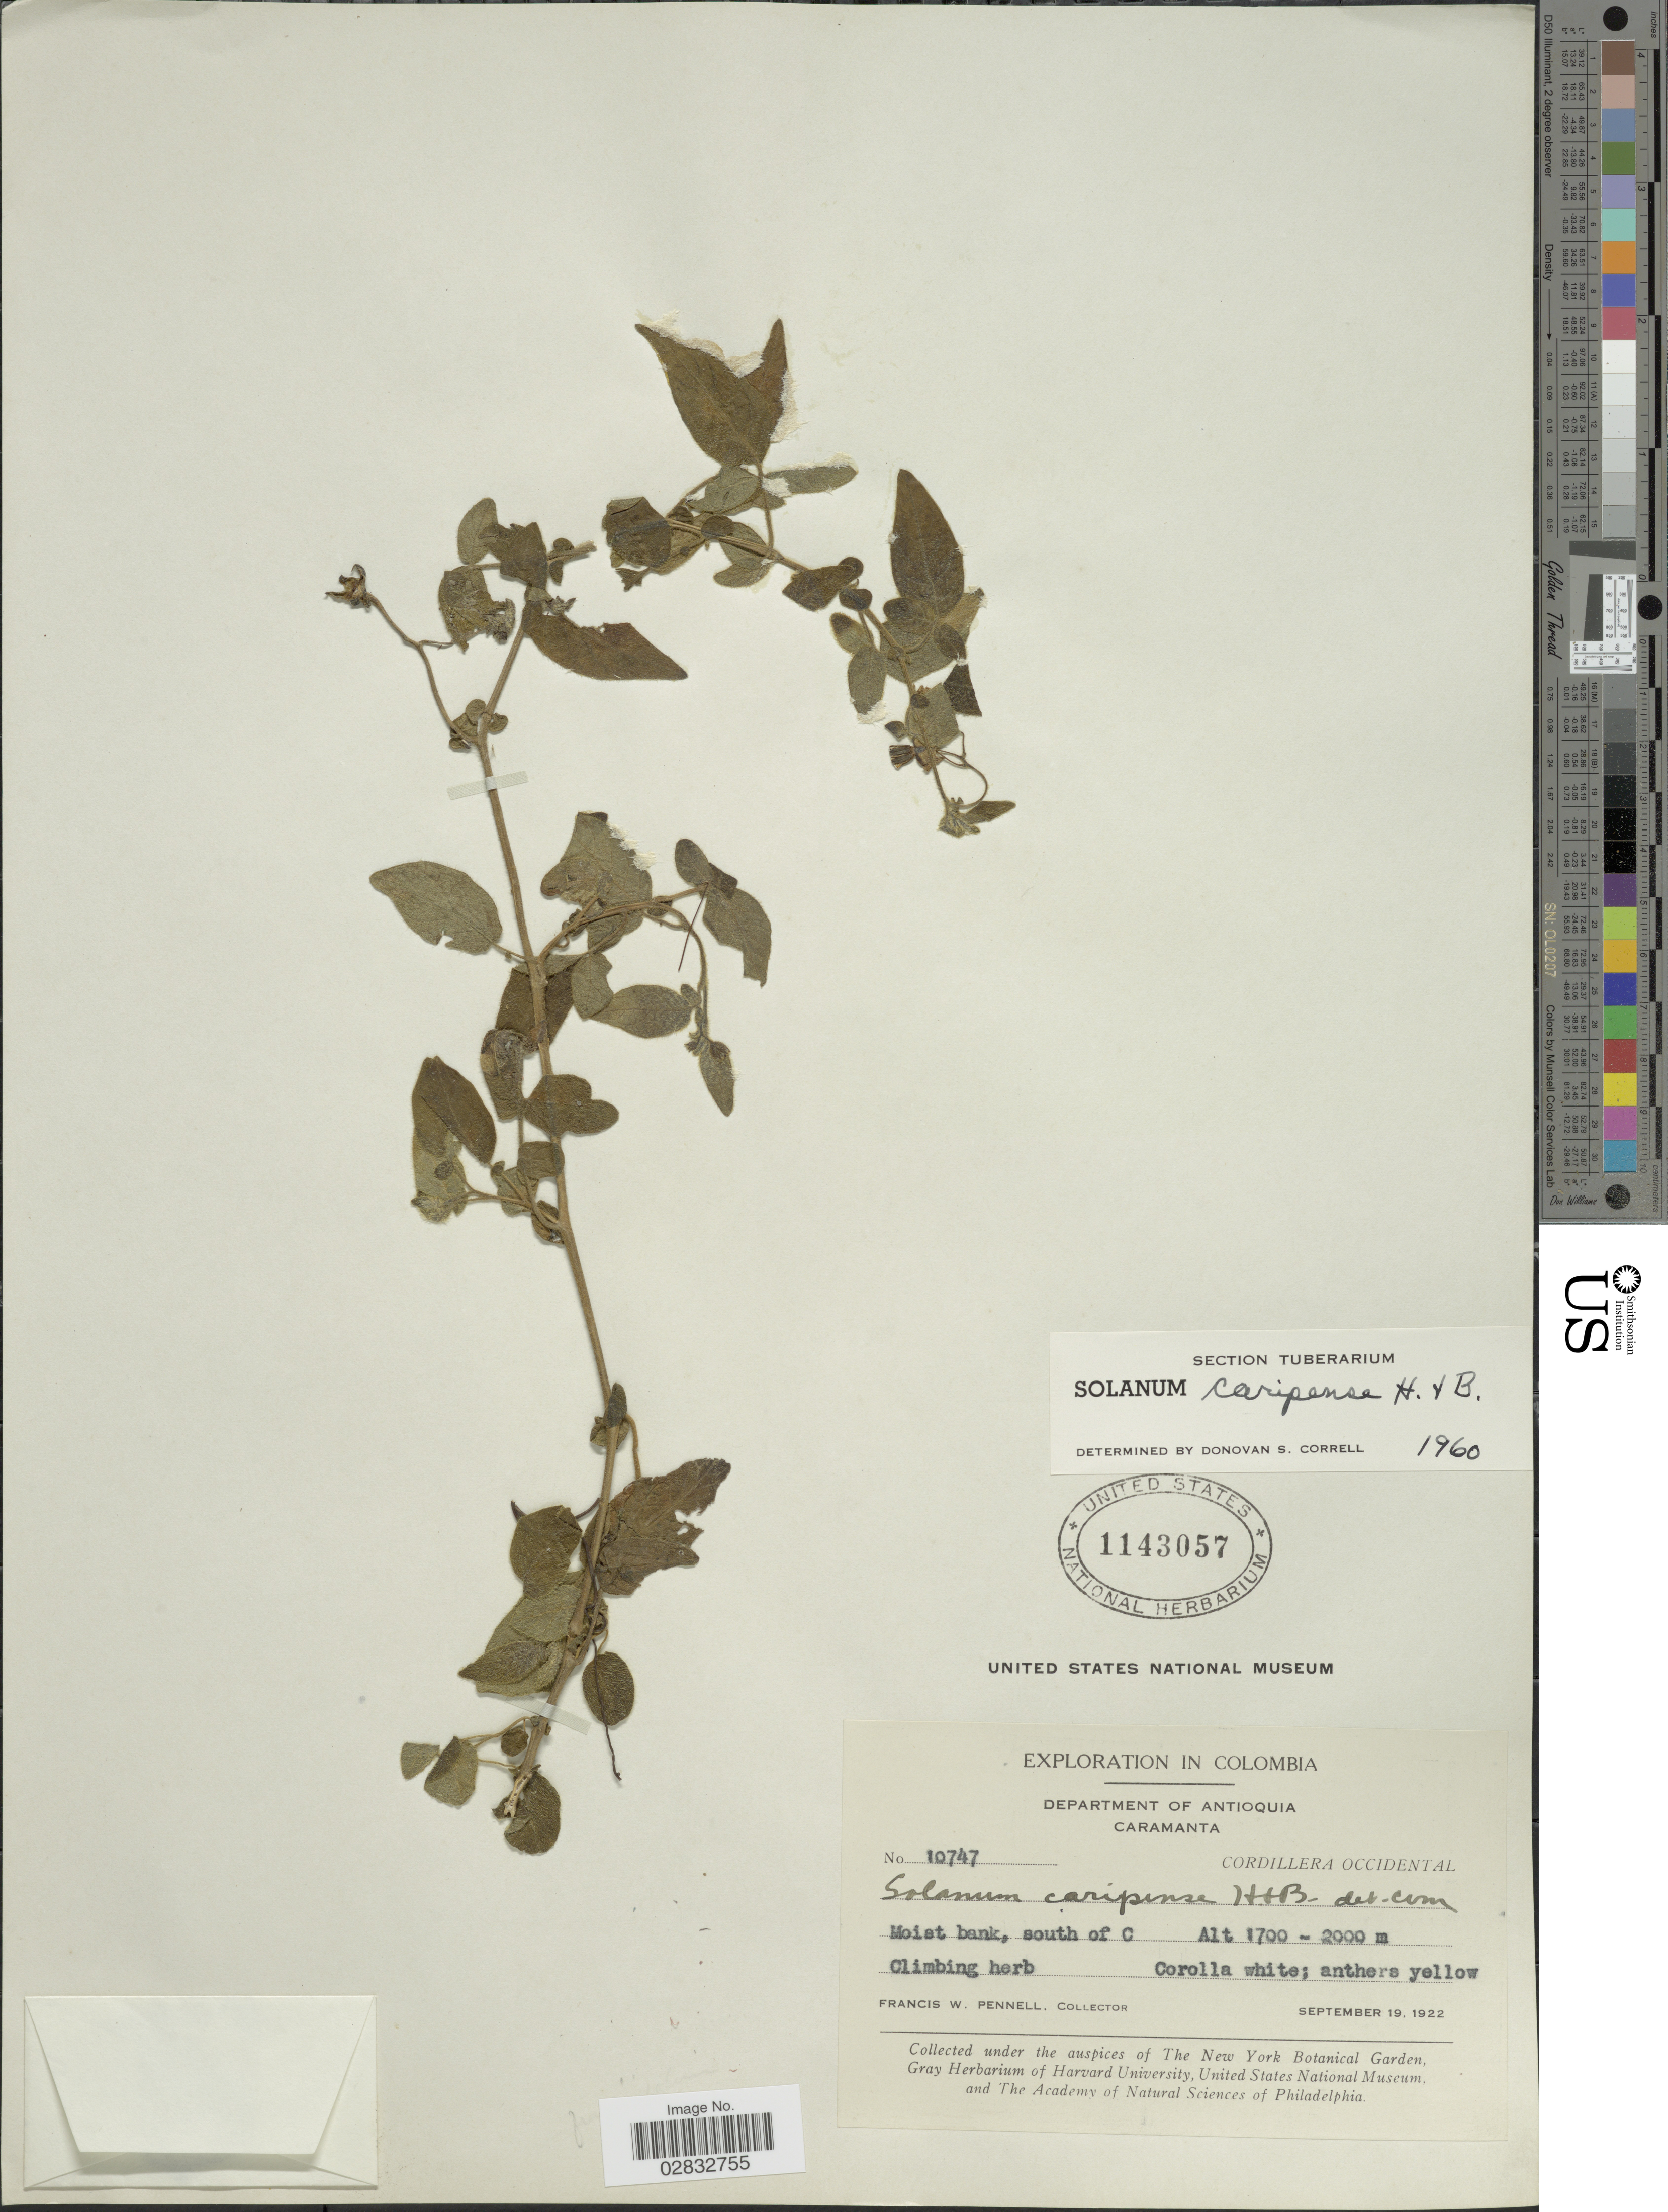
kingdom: Plantae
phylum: Tracheophyta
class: Magnoliopsida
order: Solanales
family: Solanaceae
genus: Solanum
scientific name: Solanum caripense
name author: Humb. & Bonpl. ex Dunal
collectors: F. W. Pennell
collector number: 10747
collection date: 1922-09-19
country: Colombia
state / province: Antioquia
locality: Department of Antioquia. Caramanta. Cordillera Occidental.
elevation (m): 1700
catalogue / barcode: US 1143057